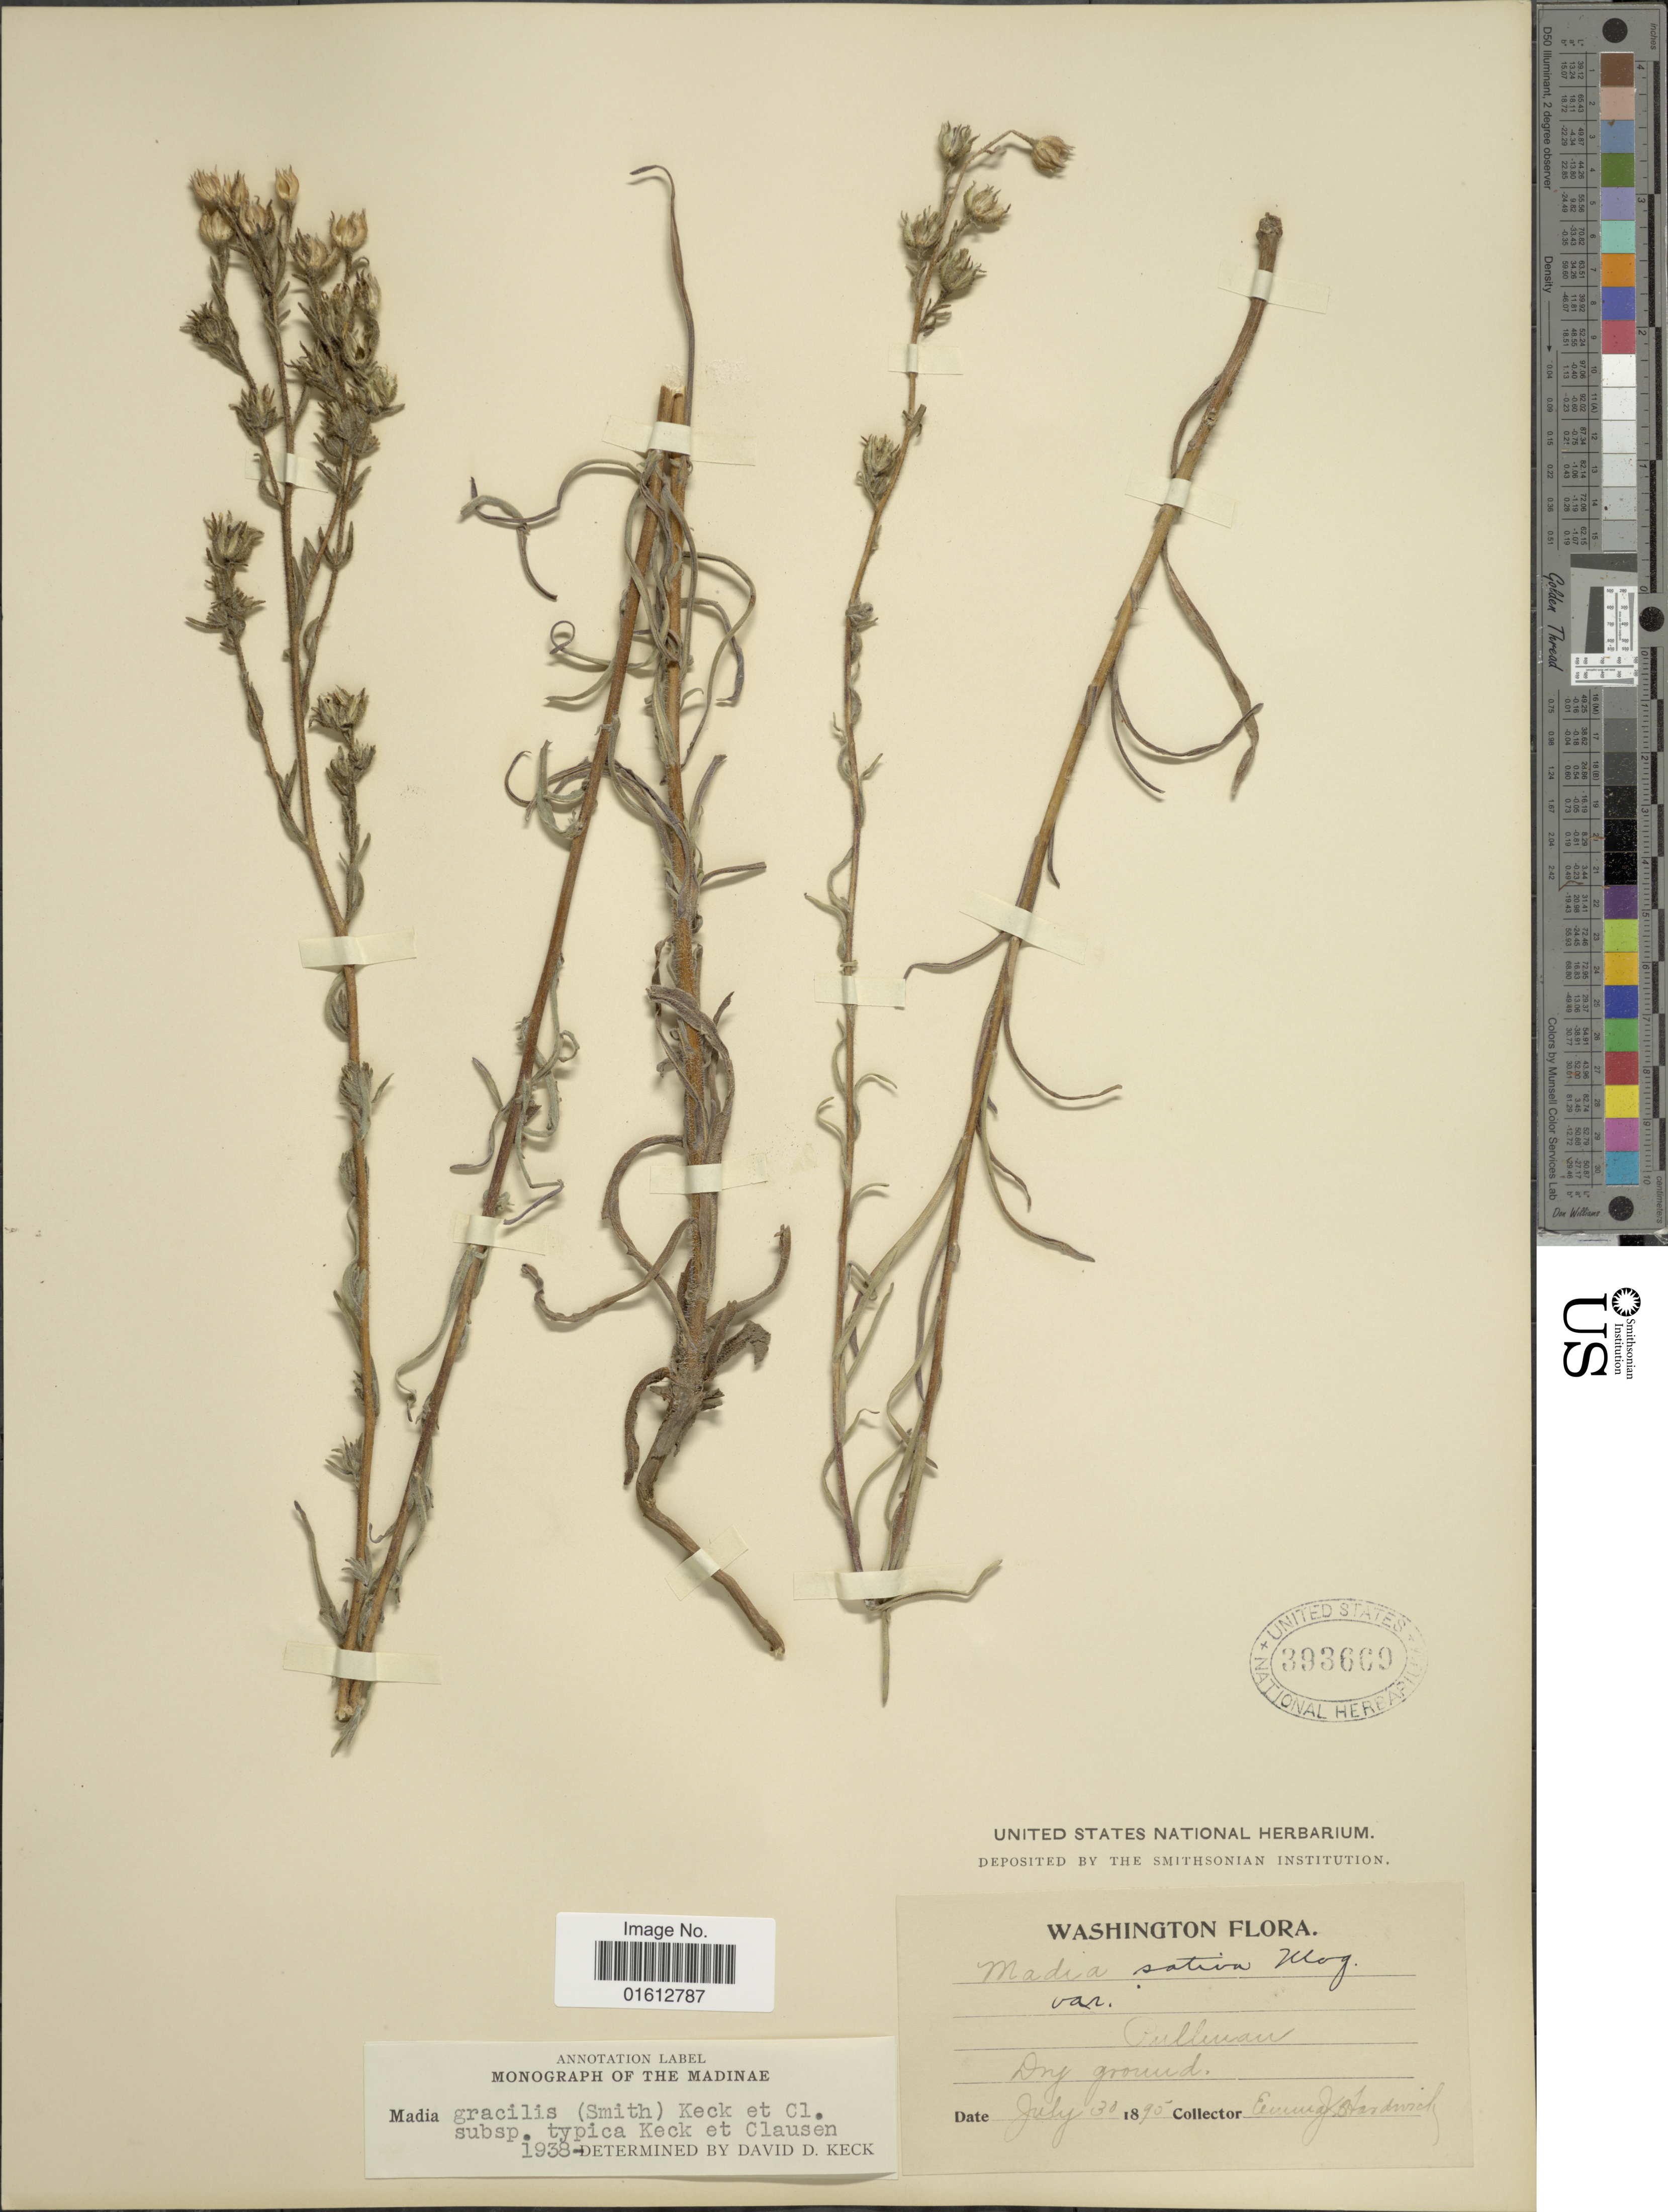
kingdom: Plantae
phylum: Tracheophyta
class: Magnoliopsida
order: Asterales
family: Asteraceae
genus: Madia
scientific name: Madia gracilis subsp. gracilis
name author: (Sm.) D.D. Keck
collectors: E. Hardwick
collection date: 1895-07-30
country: United States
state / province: Washington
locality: Washington, Gulmann.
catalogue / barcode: US 393669